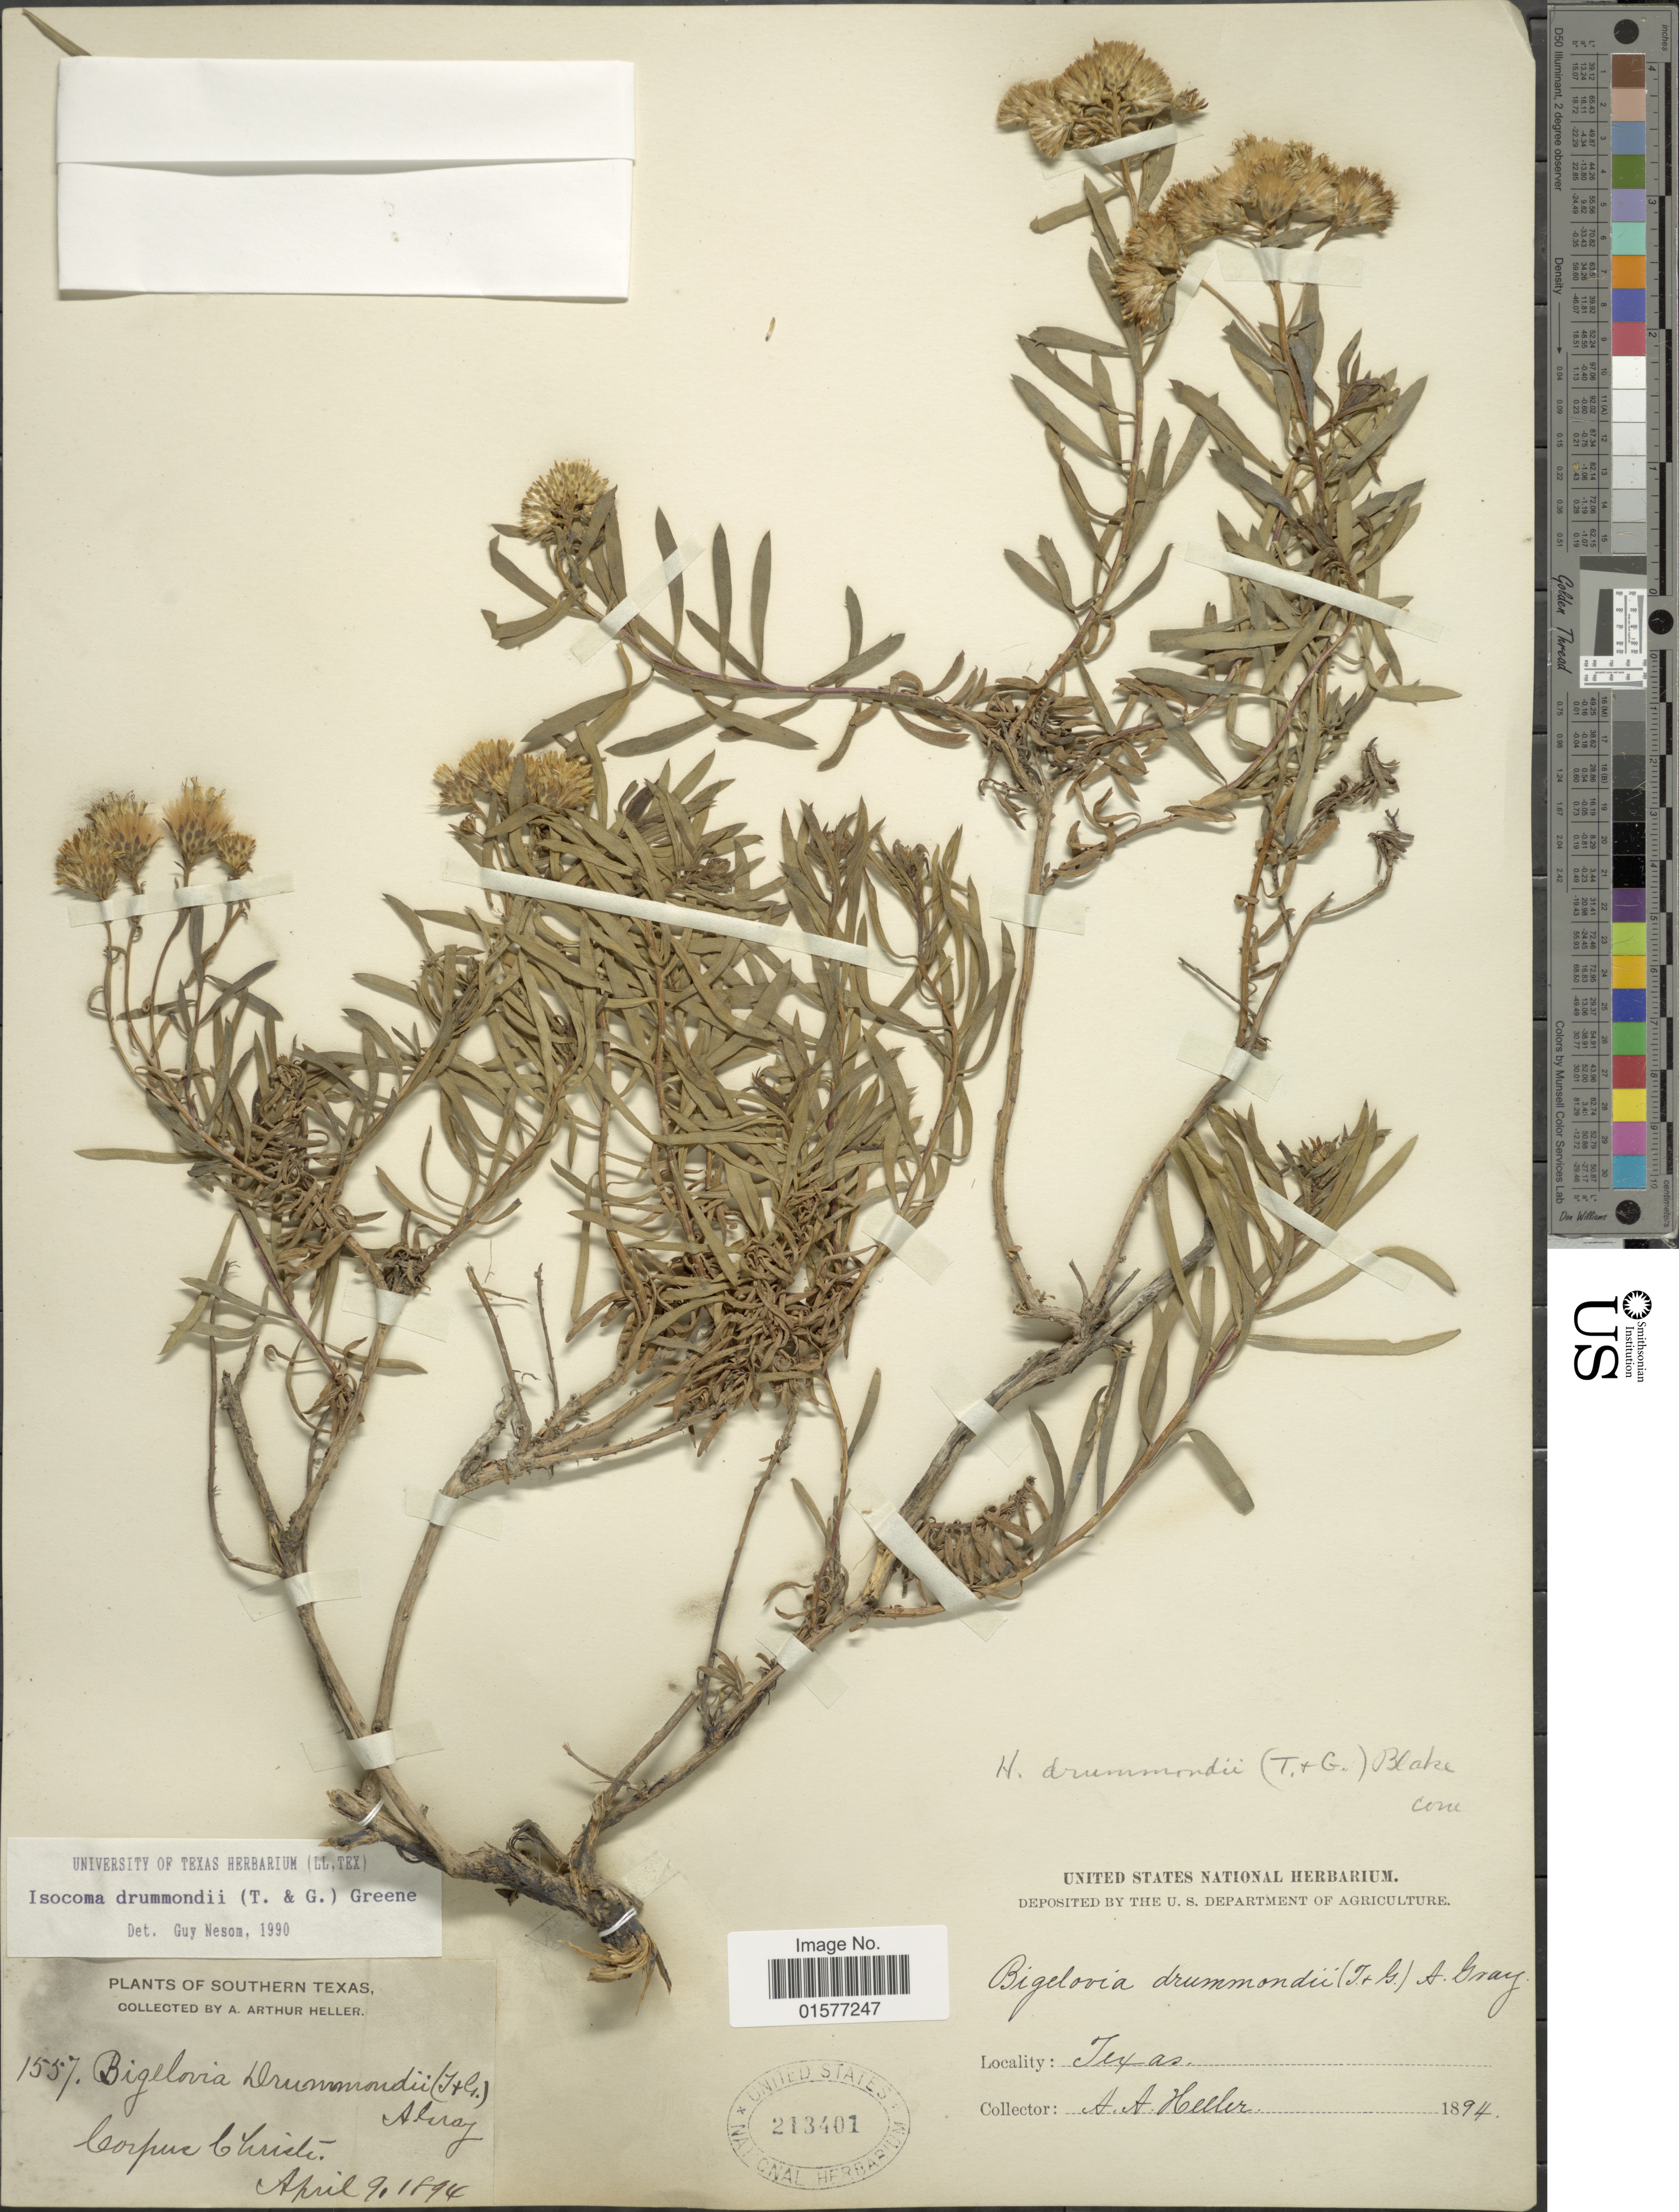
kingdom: Plantae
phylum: Tracheophyta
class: Magnoliopsida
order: Asterales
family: Asteraceae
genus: Isocoma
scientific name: Isocoma drummondii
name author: (Torr. & A. Gray) Greene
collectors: A. A. Heller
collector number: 1557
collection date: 1894-04-09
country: United States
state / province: Texas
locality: Southern Texas, Corpuz Christi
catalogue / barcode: US 213401